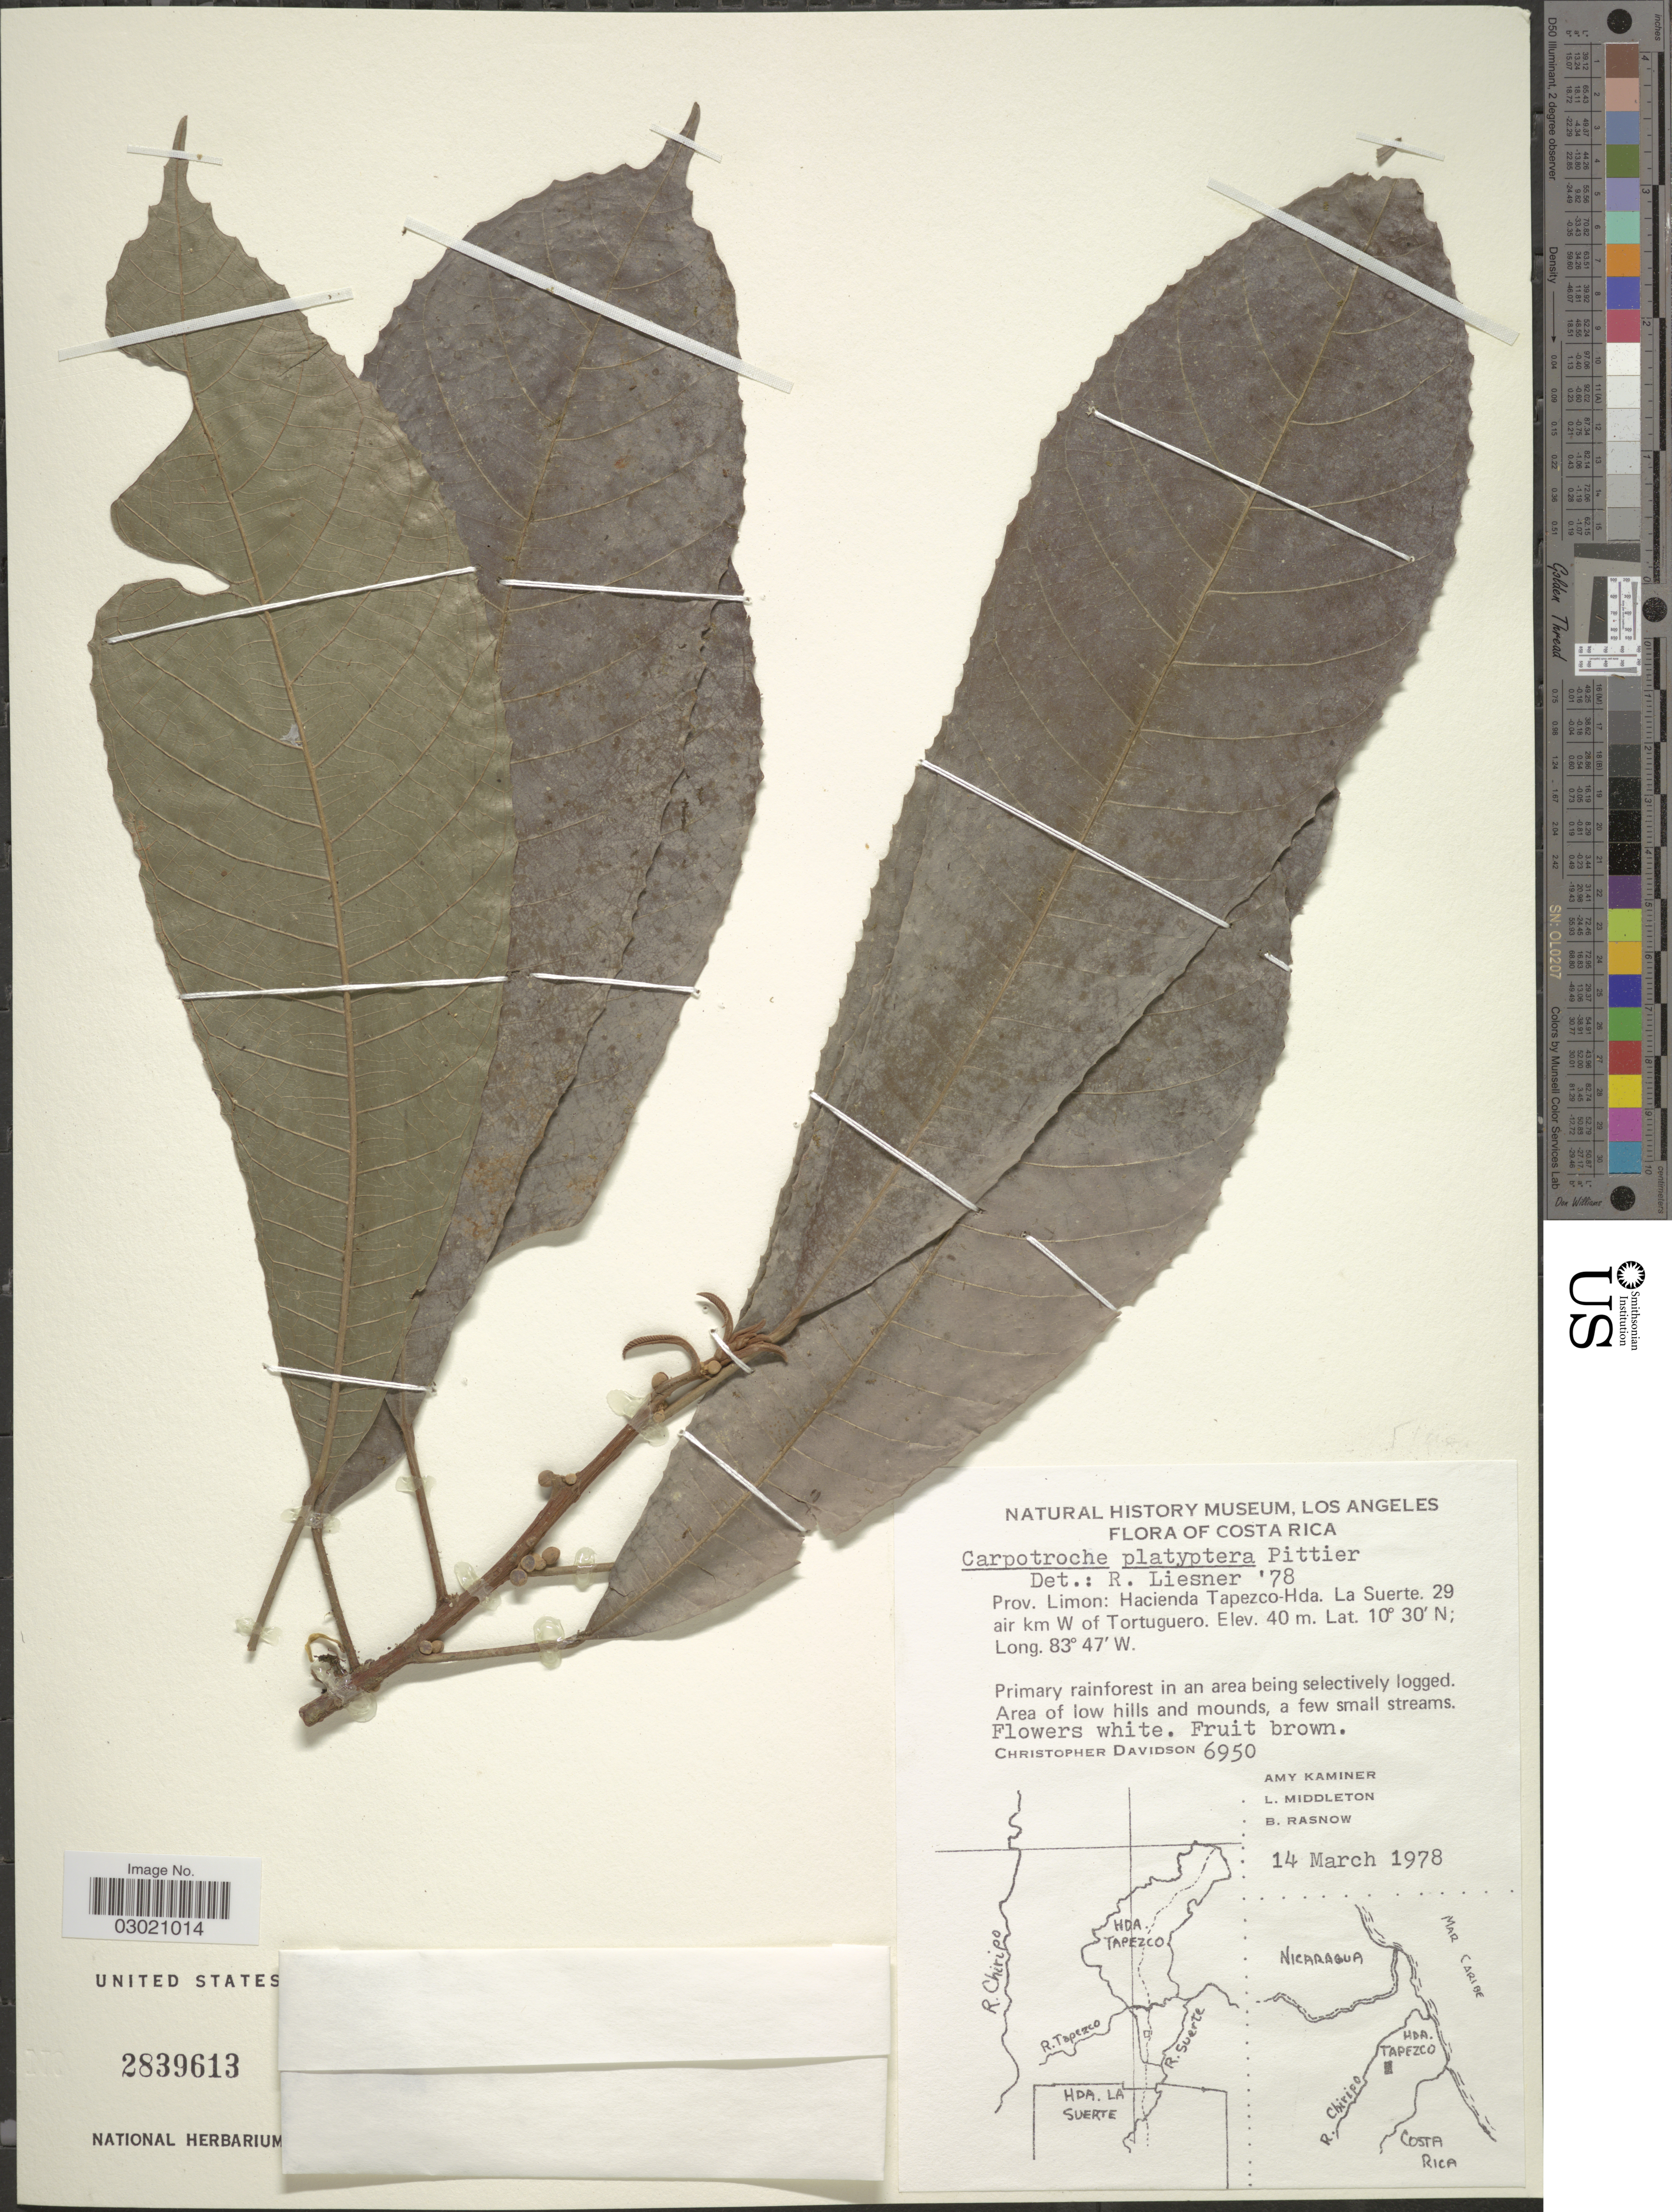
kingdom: Plantae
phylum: Tracheophyta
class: Magnoliopsida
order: Malpighiales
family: Achariaceae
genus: Carpotroche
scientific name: Carpotroche platyptera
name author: Pittier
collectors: C. Davidson, A. Kaminer, L. Middleton & B. Rasnow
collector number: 6950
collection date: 1978-03-14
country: Costa Rica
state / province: Limón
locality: Hacienda Tapezco-Hda. La Suerte. 29 air km W of Tortuguero.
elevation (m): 40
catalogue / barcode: US 2839613